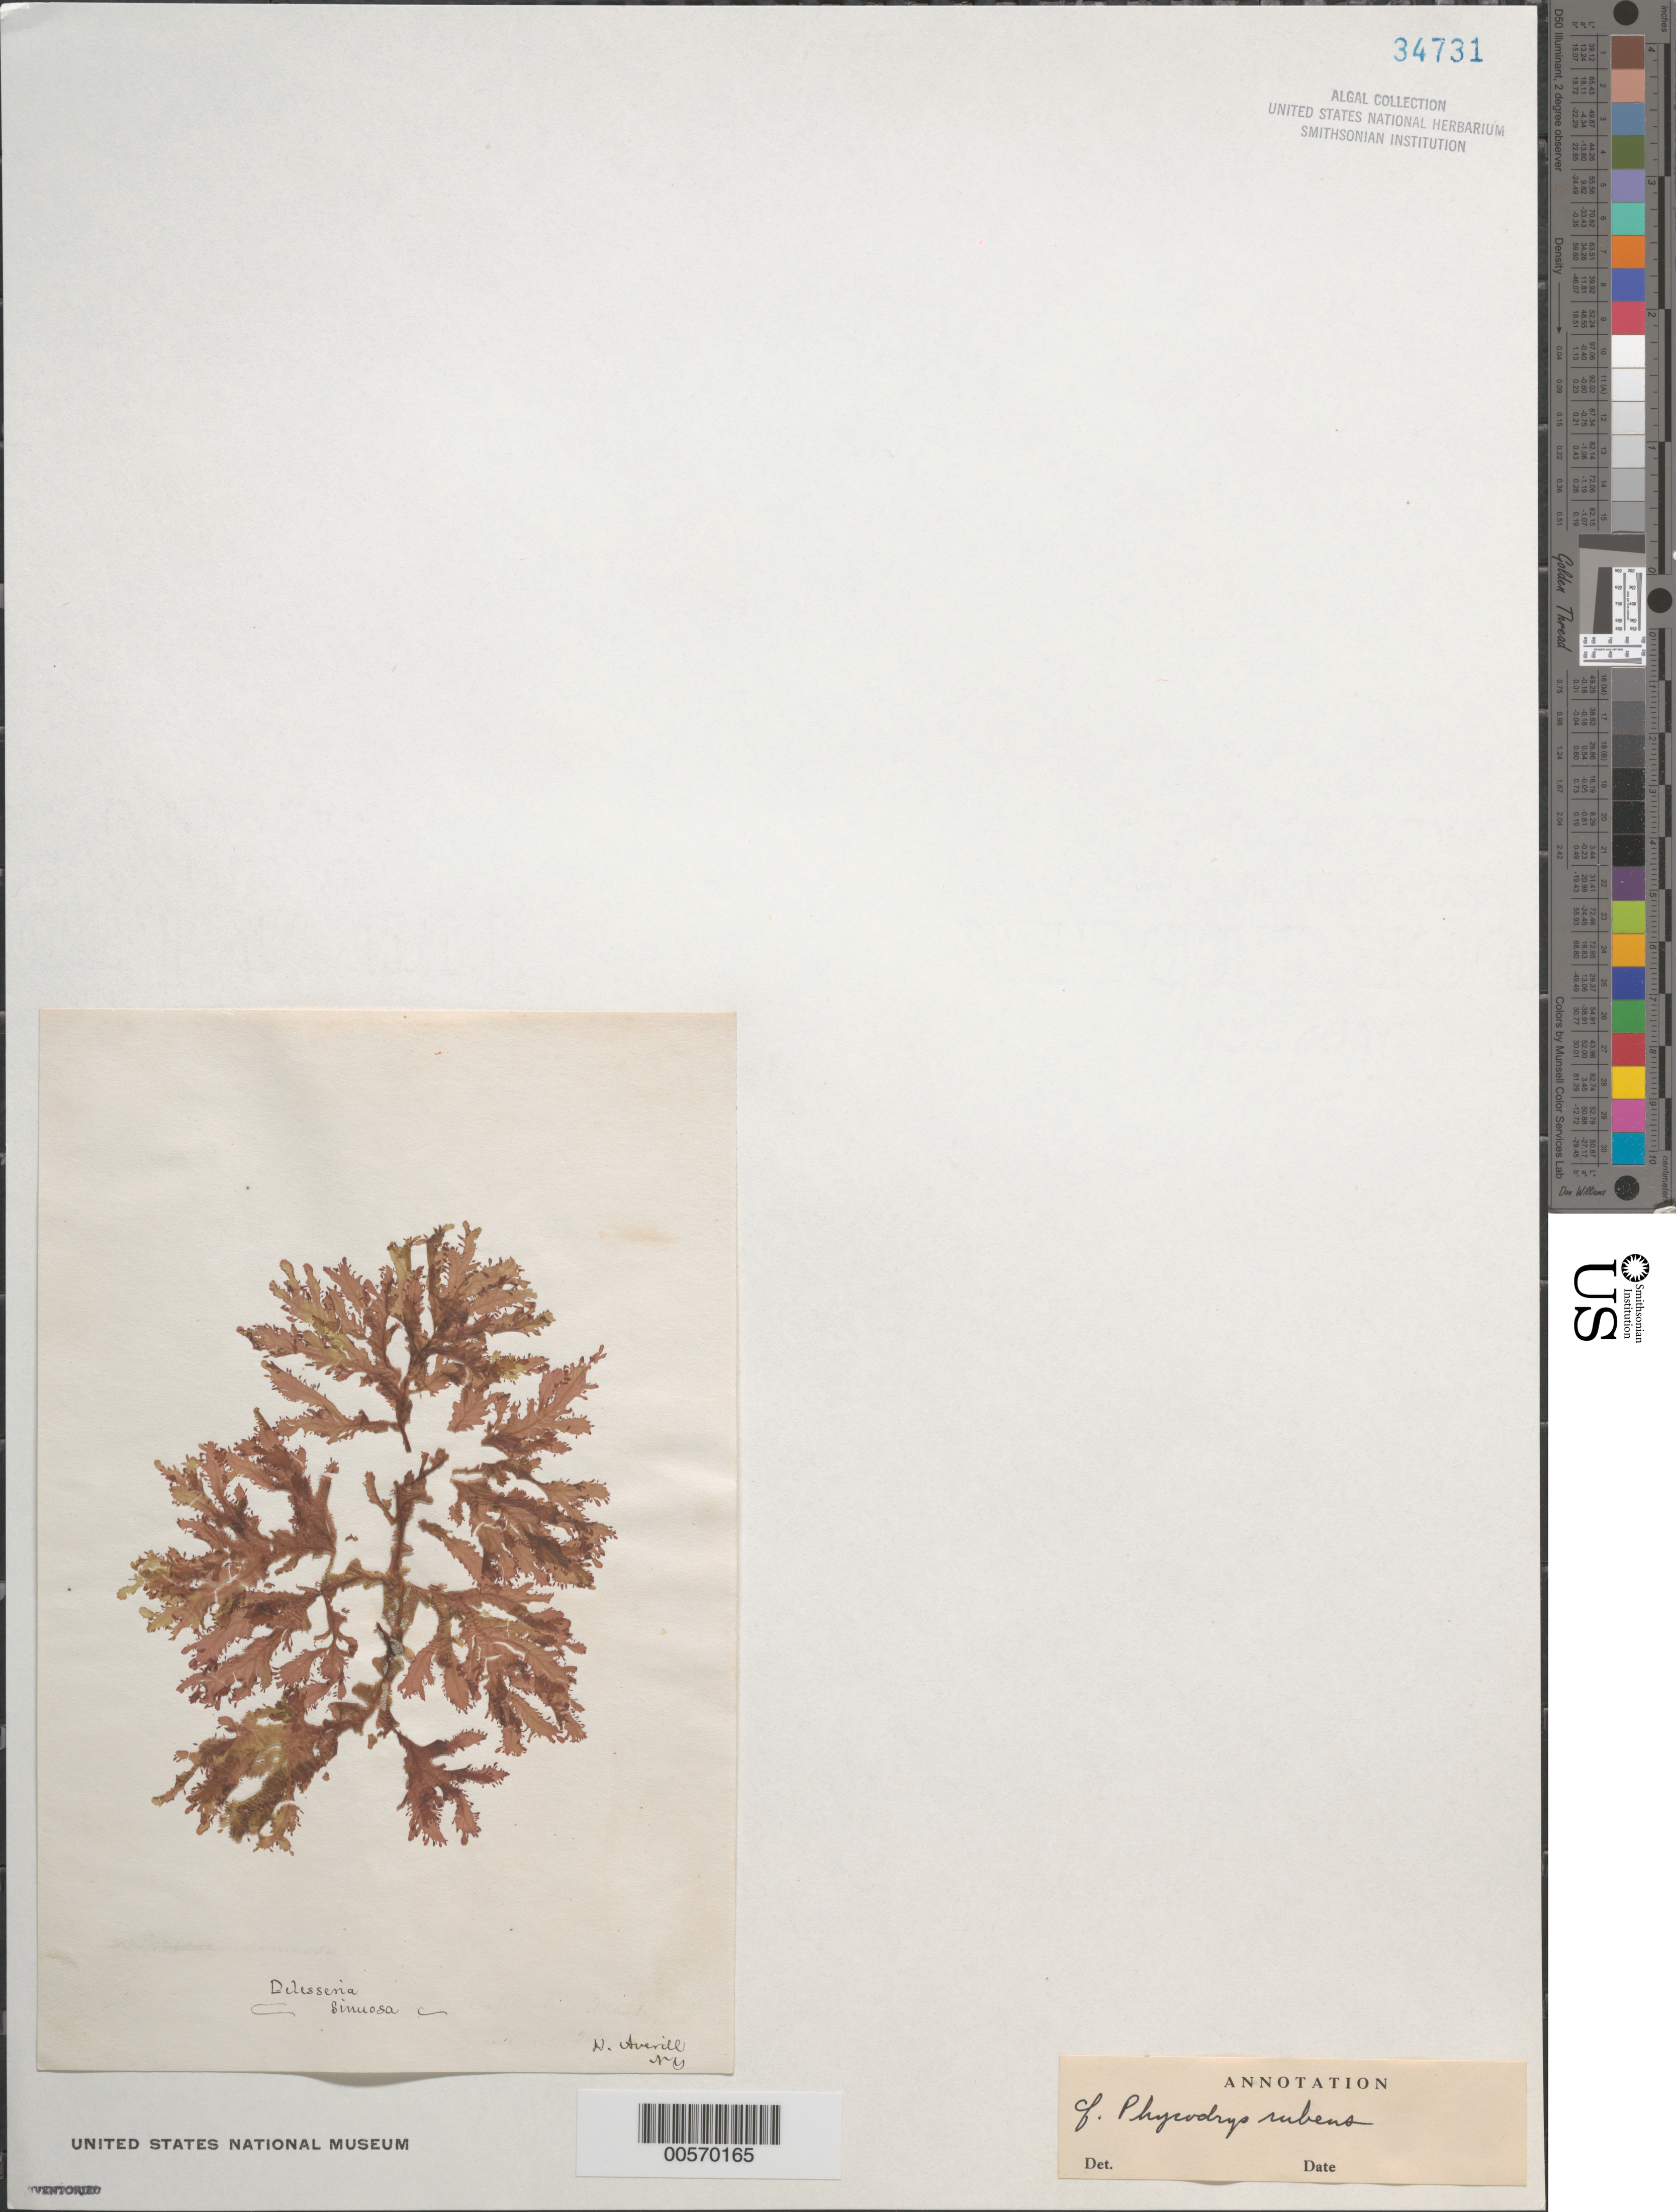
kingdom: Plantae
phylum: Rhodophyta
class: Florideophyceae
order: Ceramiales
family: Delesseriaceae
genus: Phycodrys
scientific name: Phycodrys rubens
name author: (L.) Batters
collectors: H. Averill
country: United States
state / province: New York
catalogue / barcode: US 34731